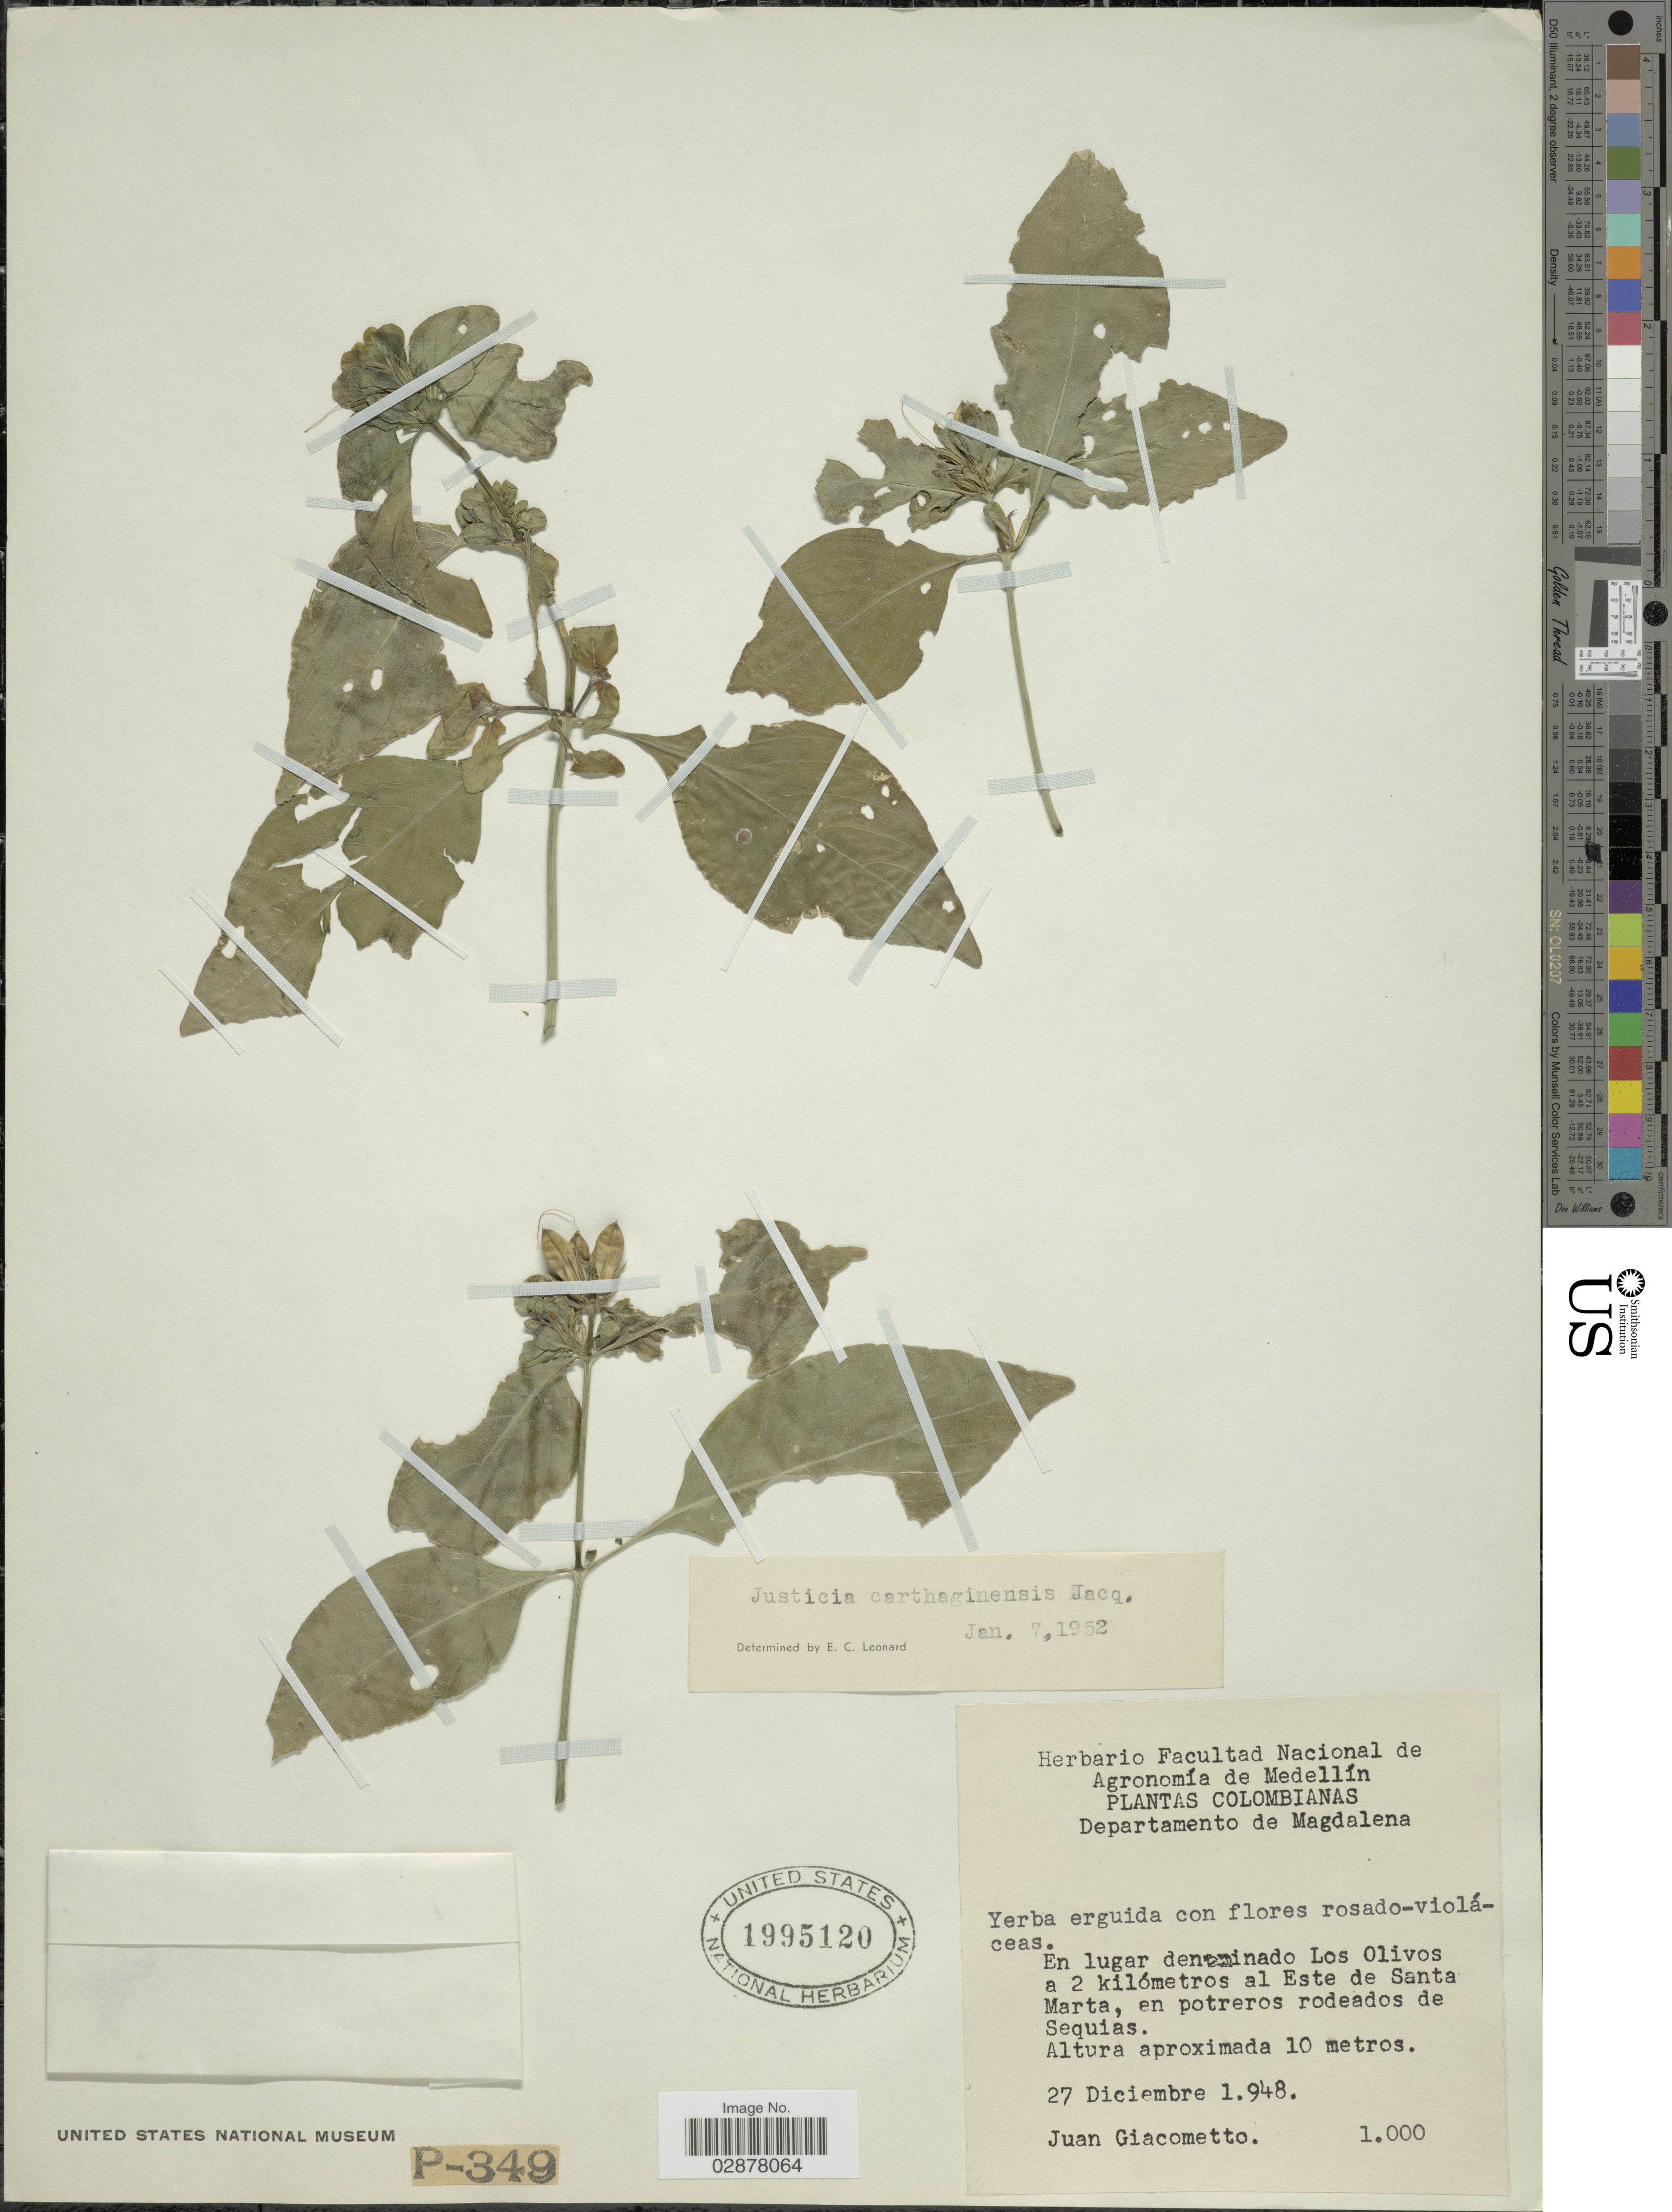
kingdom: Plantae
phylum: Tracheophyta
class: Magnoliopsida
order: Lamiales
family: Acanthaceae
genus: Justicia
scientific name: Justicia carthaginensis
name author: Jacq.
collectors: J. Giacometto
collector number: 1000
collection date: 1948-12-27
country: Colombia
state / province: Magdalena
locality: Departamento de Magdalena, En lugar denominado Los Olivos a 2 kilómetros al Este de Santa Marta, en potreros rodeados de Sequias.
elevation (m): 10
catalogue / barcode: US 1995120